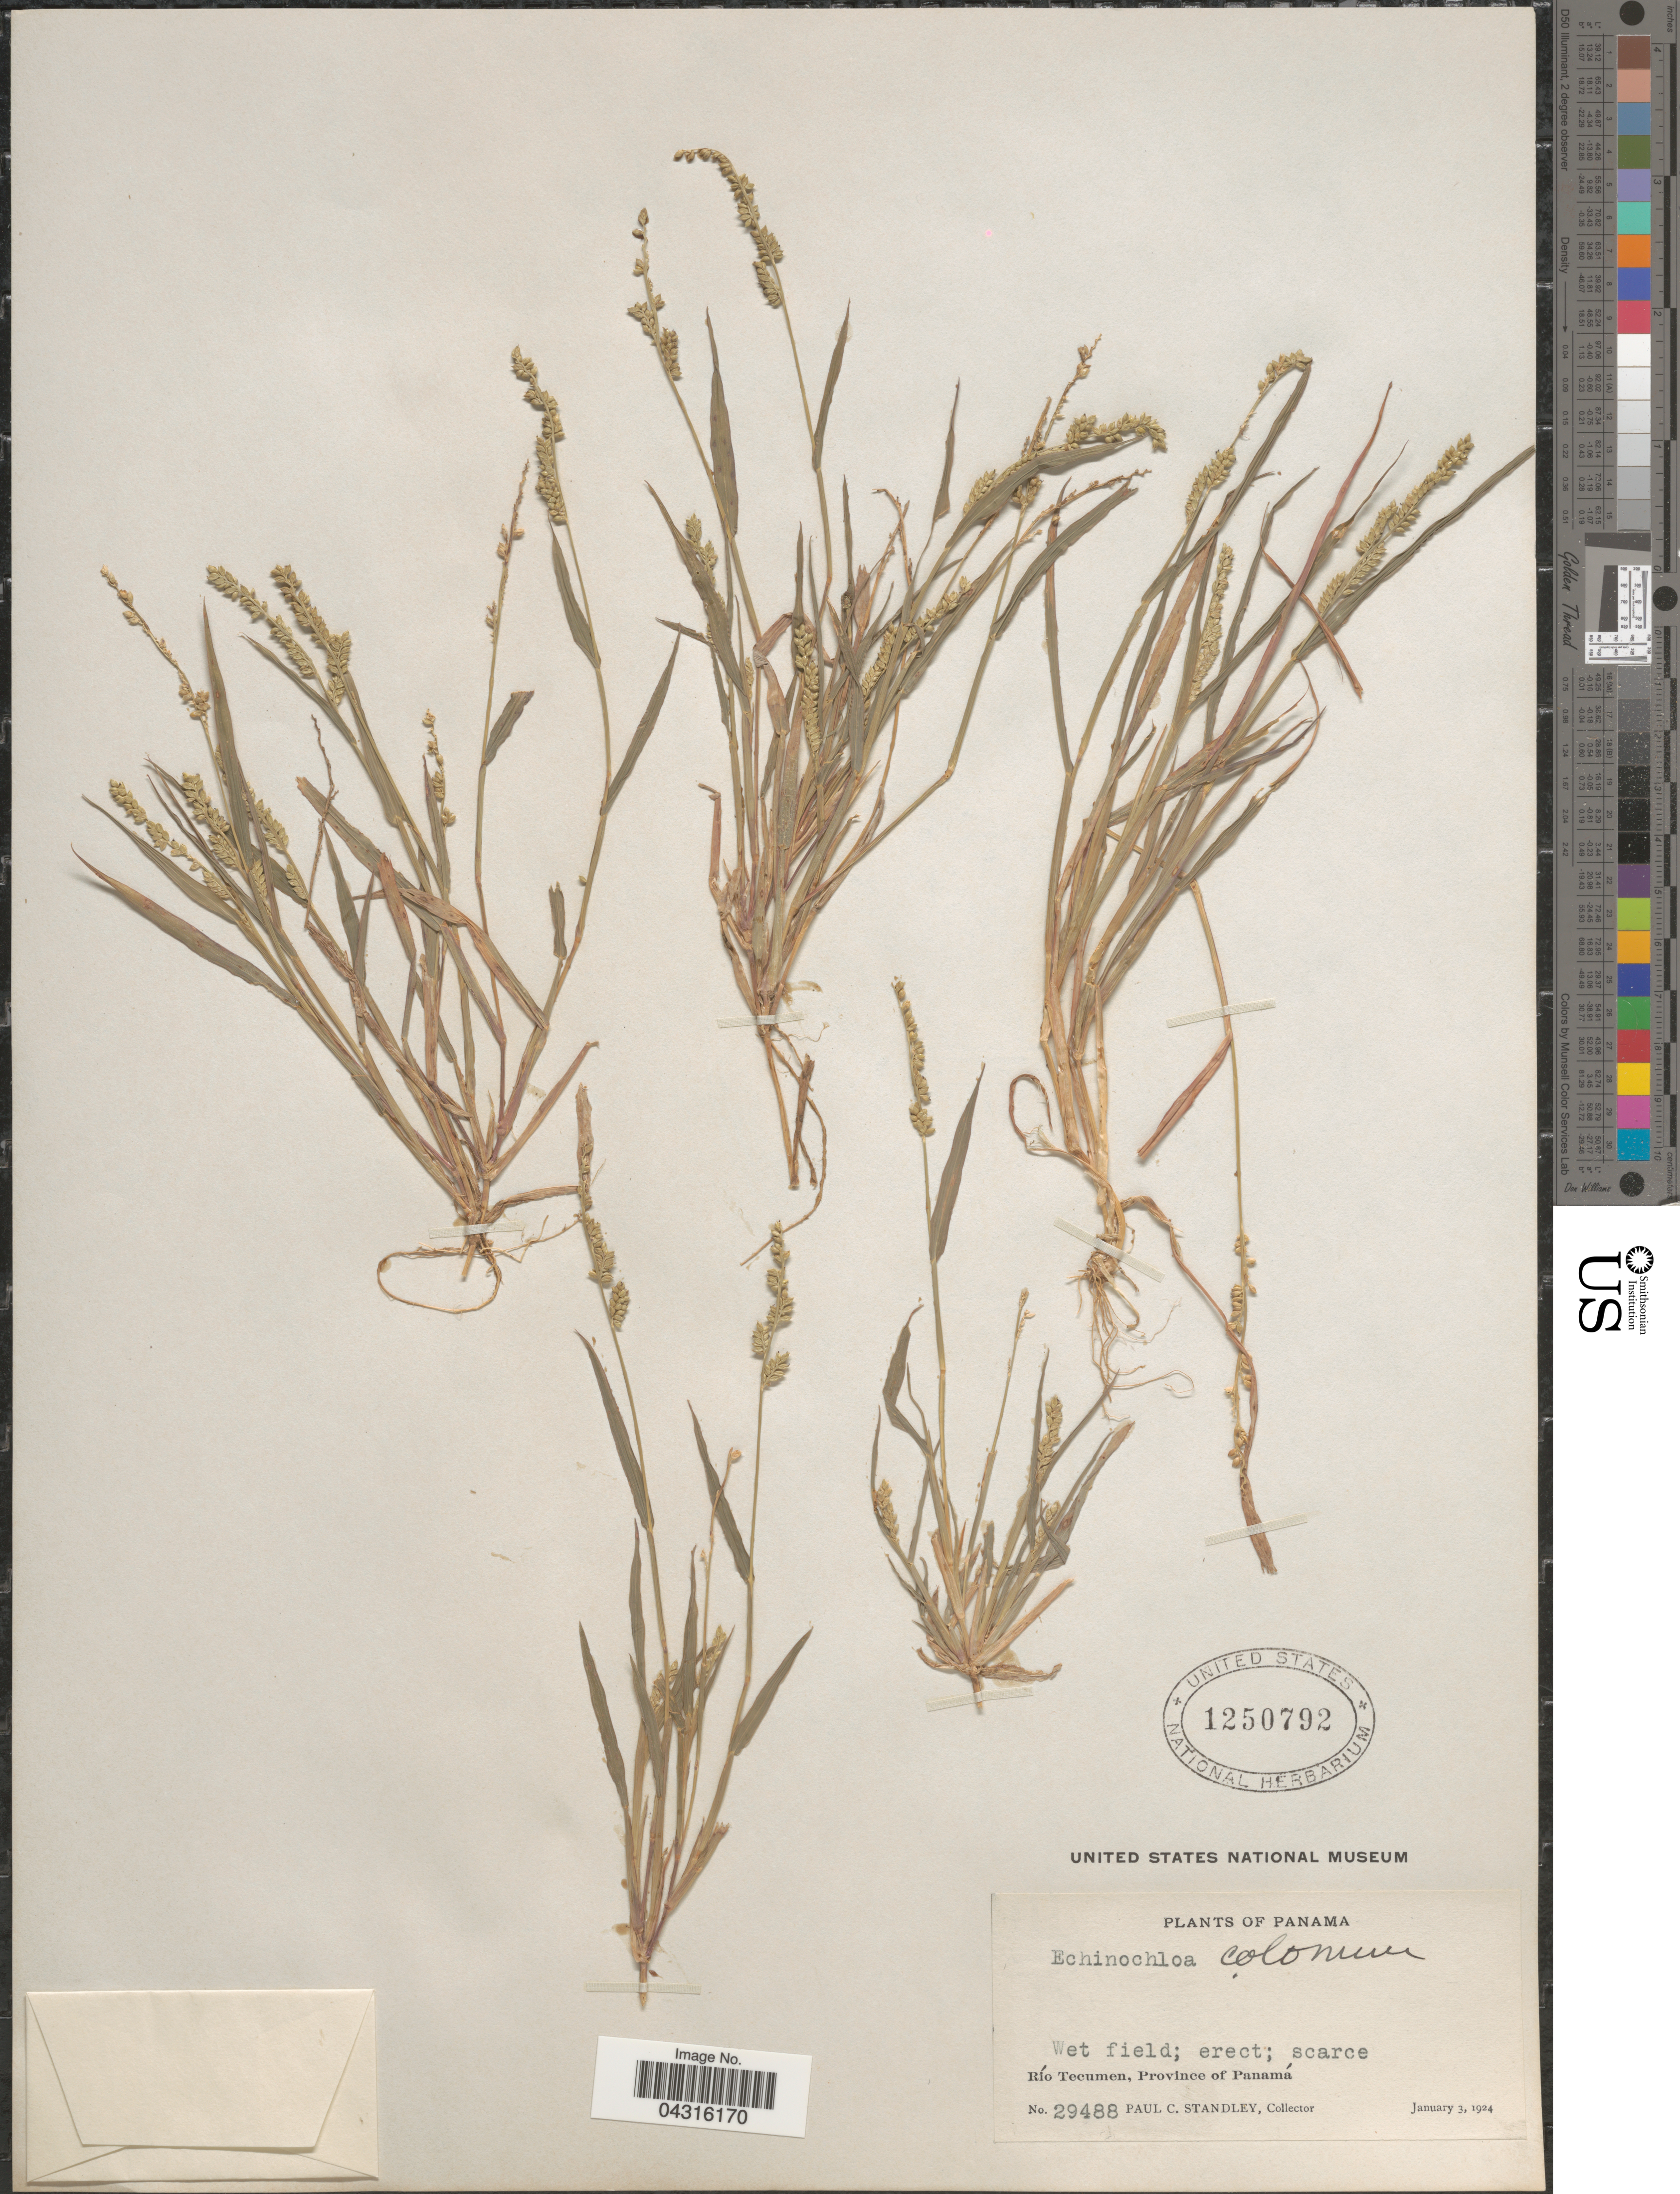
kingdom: Plantae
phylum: Tracheophyta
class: Liliopsida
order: Poales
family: Poaceae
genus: Echinochloa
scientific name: Echinochloa colona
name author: (L.) Link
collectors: P. C. Standley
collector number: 29488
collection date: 1924-01-03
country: Panama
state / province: Panamá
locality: Río Tecumen, Province of Panamá.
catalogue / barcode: US 1250792